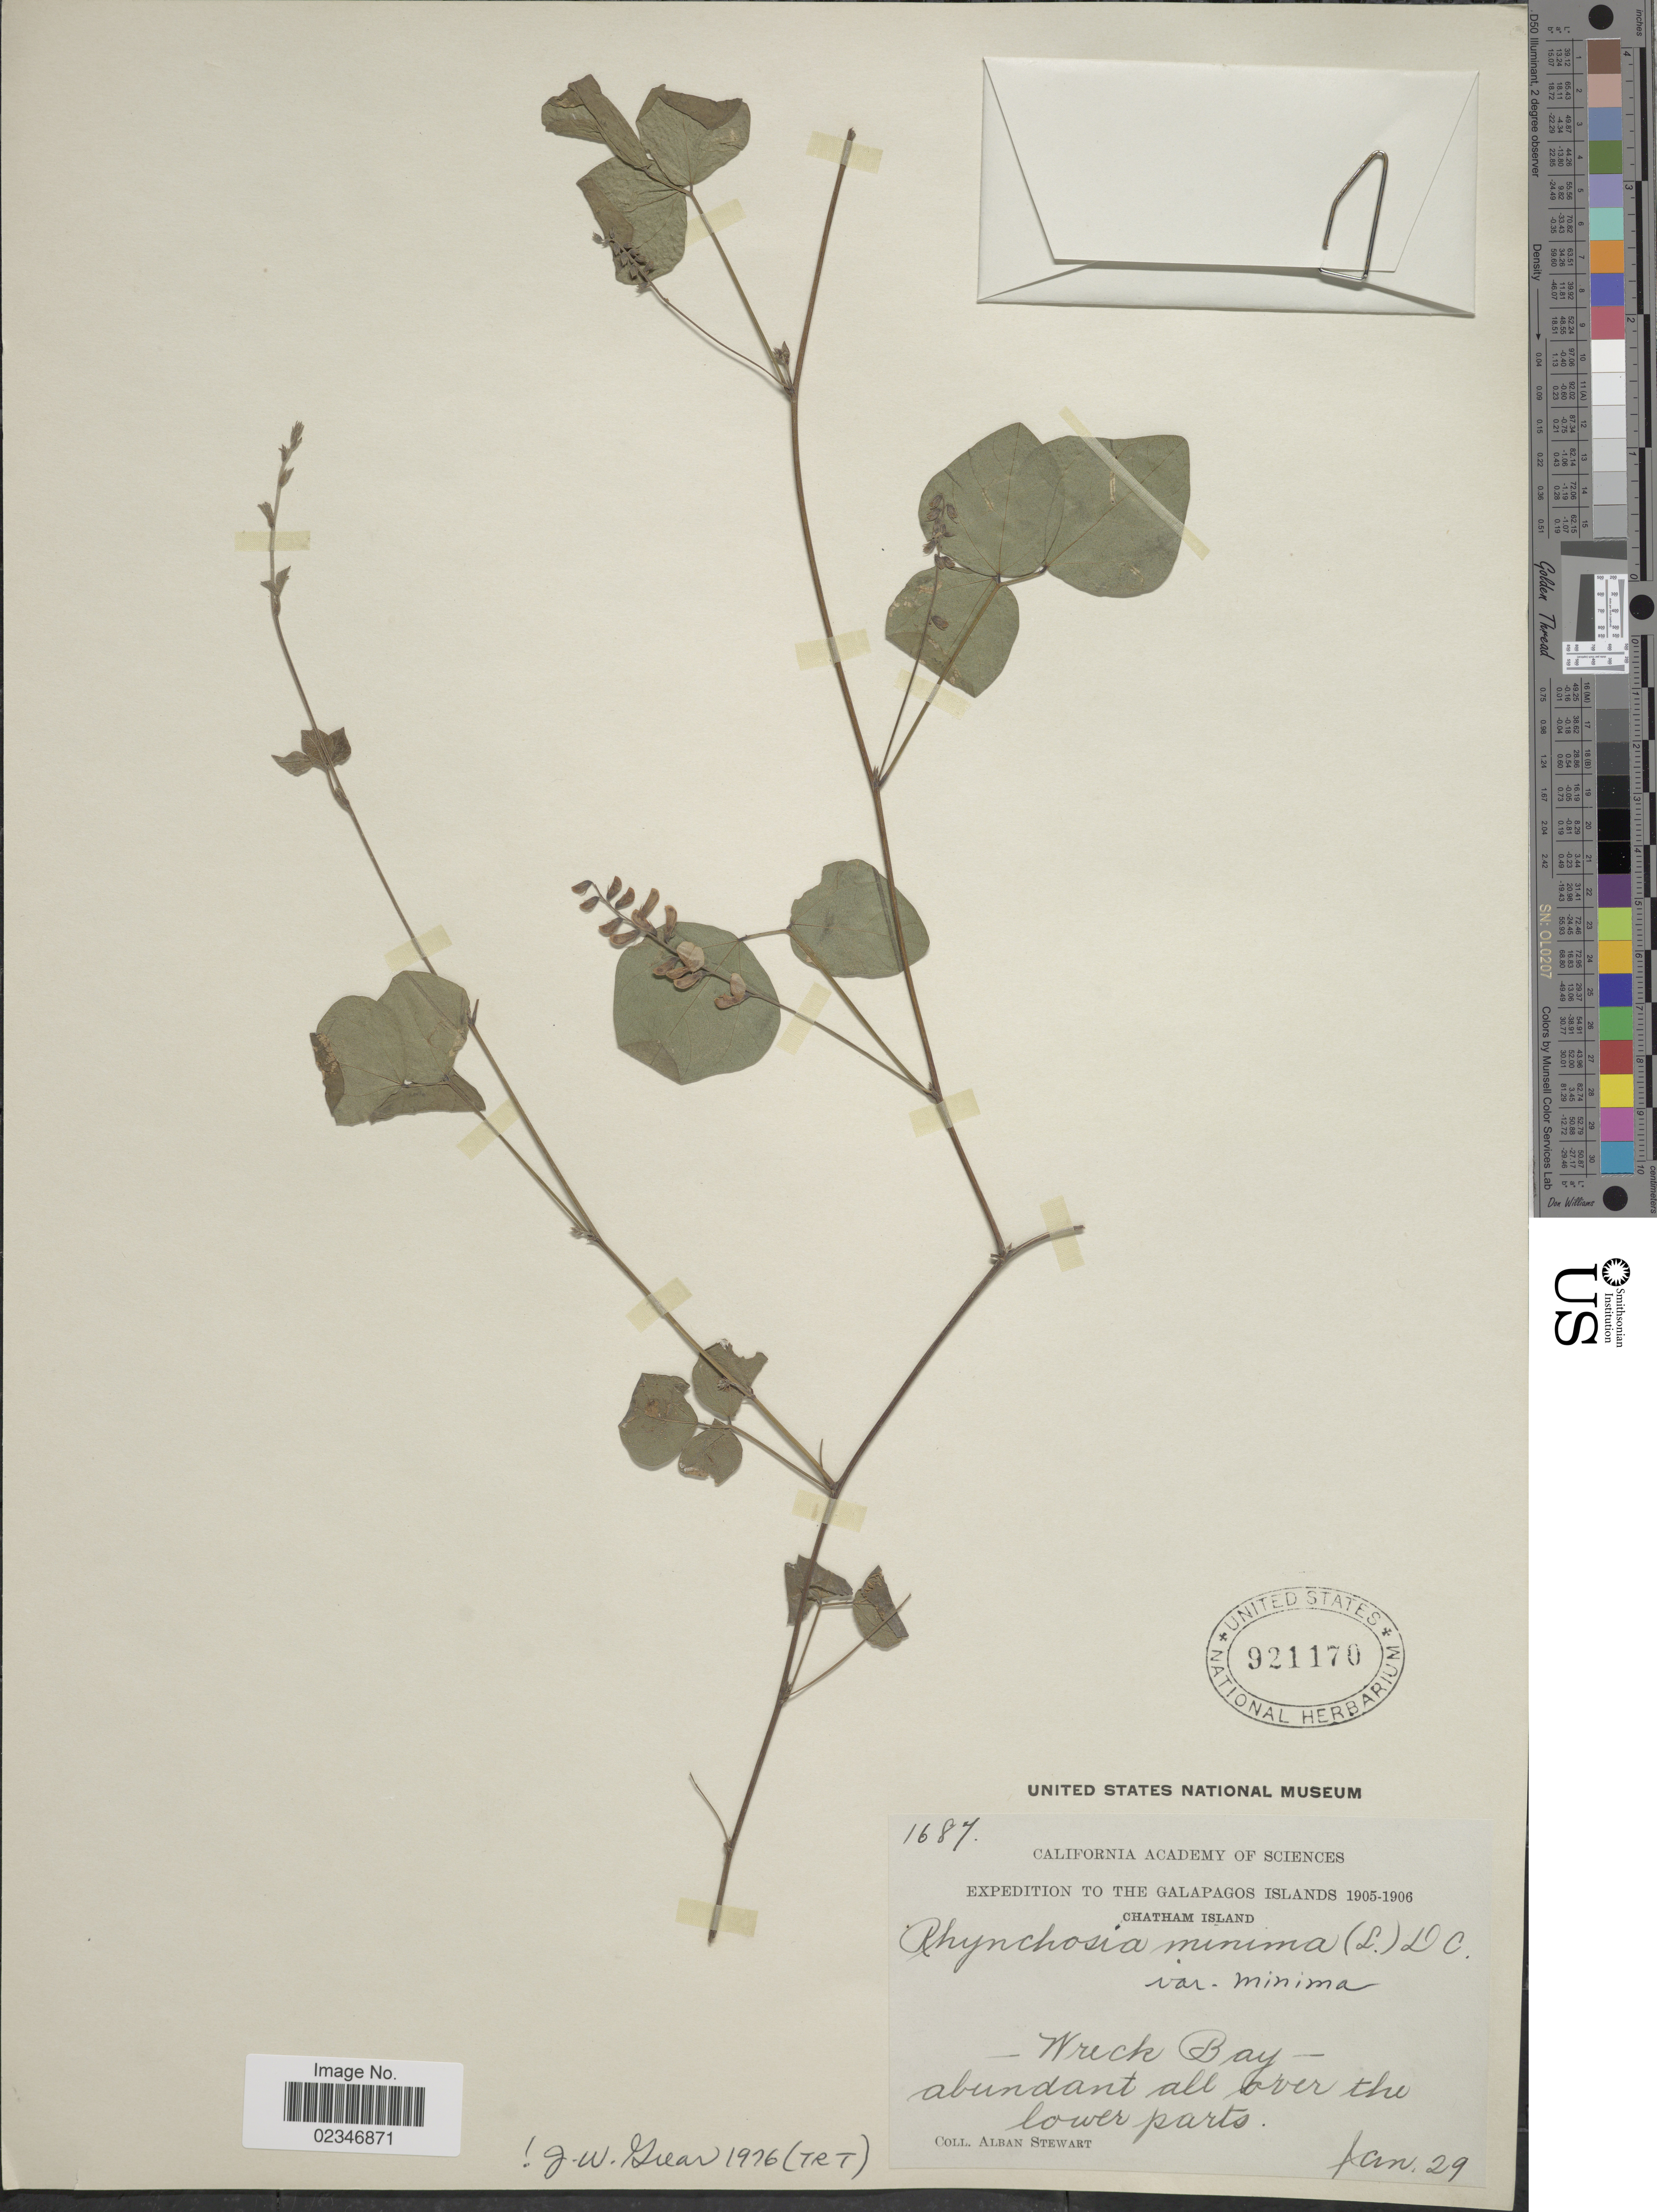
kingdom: Plantae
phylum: Tracheophyta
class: Magnoliopsida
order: Fabales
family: Fabaceae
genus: Rhynchosia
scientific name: Rhynchosia minima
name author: (L.) DC.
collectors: A. Stewart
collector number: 1687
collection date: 1905-01-29/1906-01-29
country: Ecuador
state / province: Colón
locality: The Galapagos Islands, Chatham Island, Wreck Bay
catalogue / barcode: US 921170